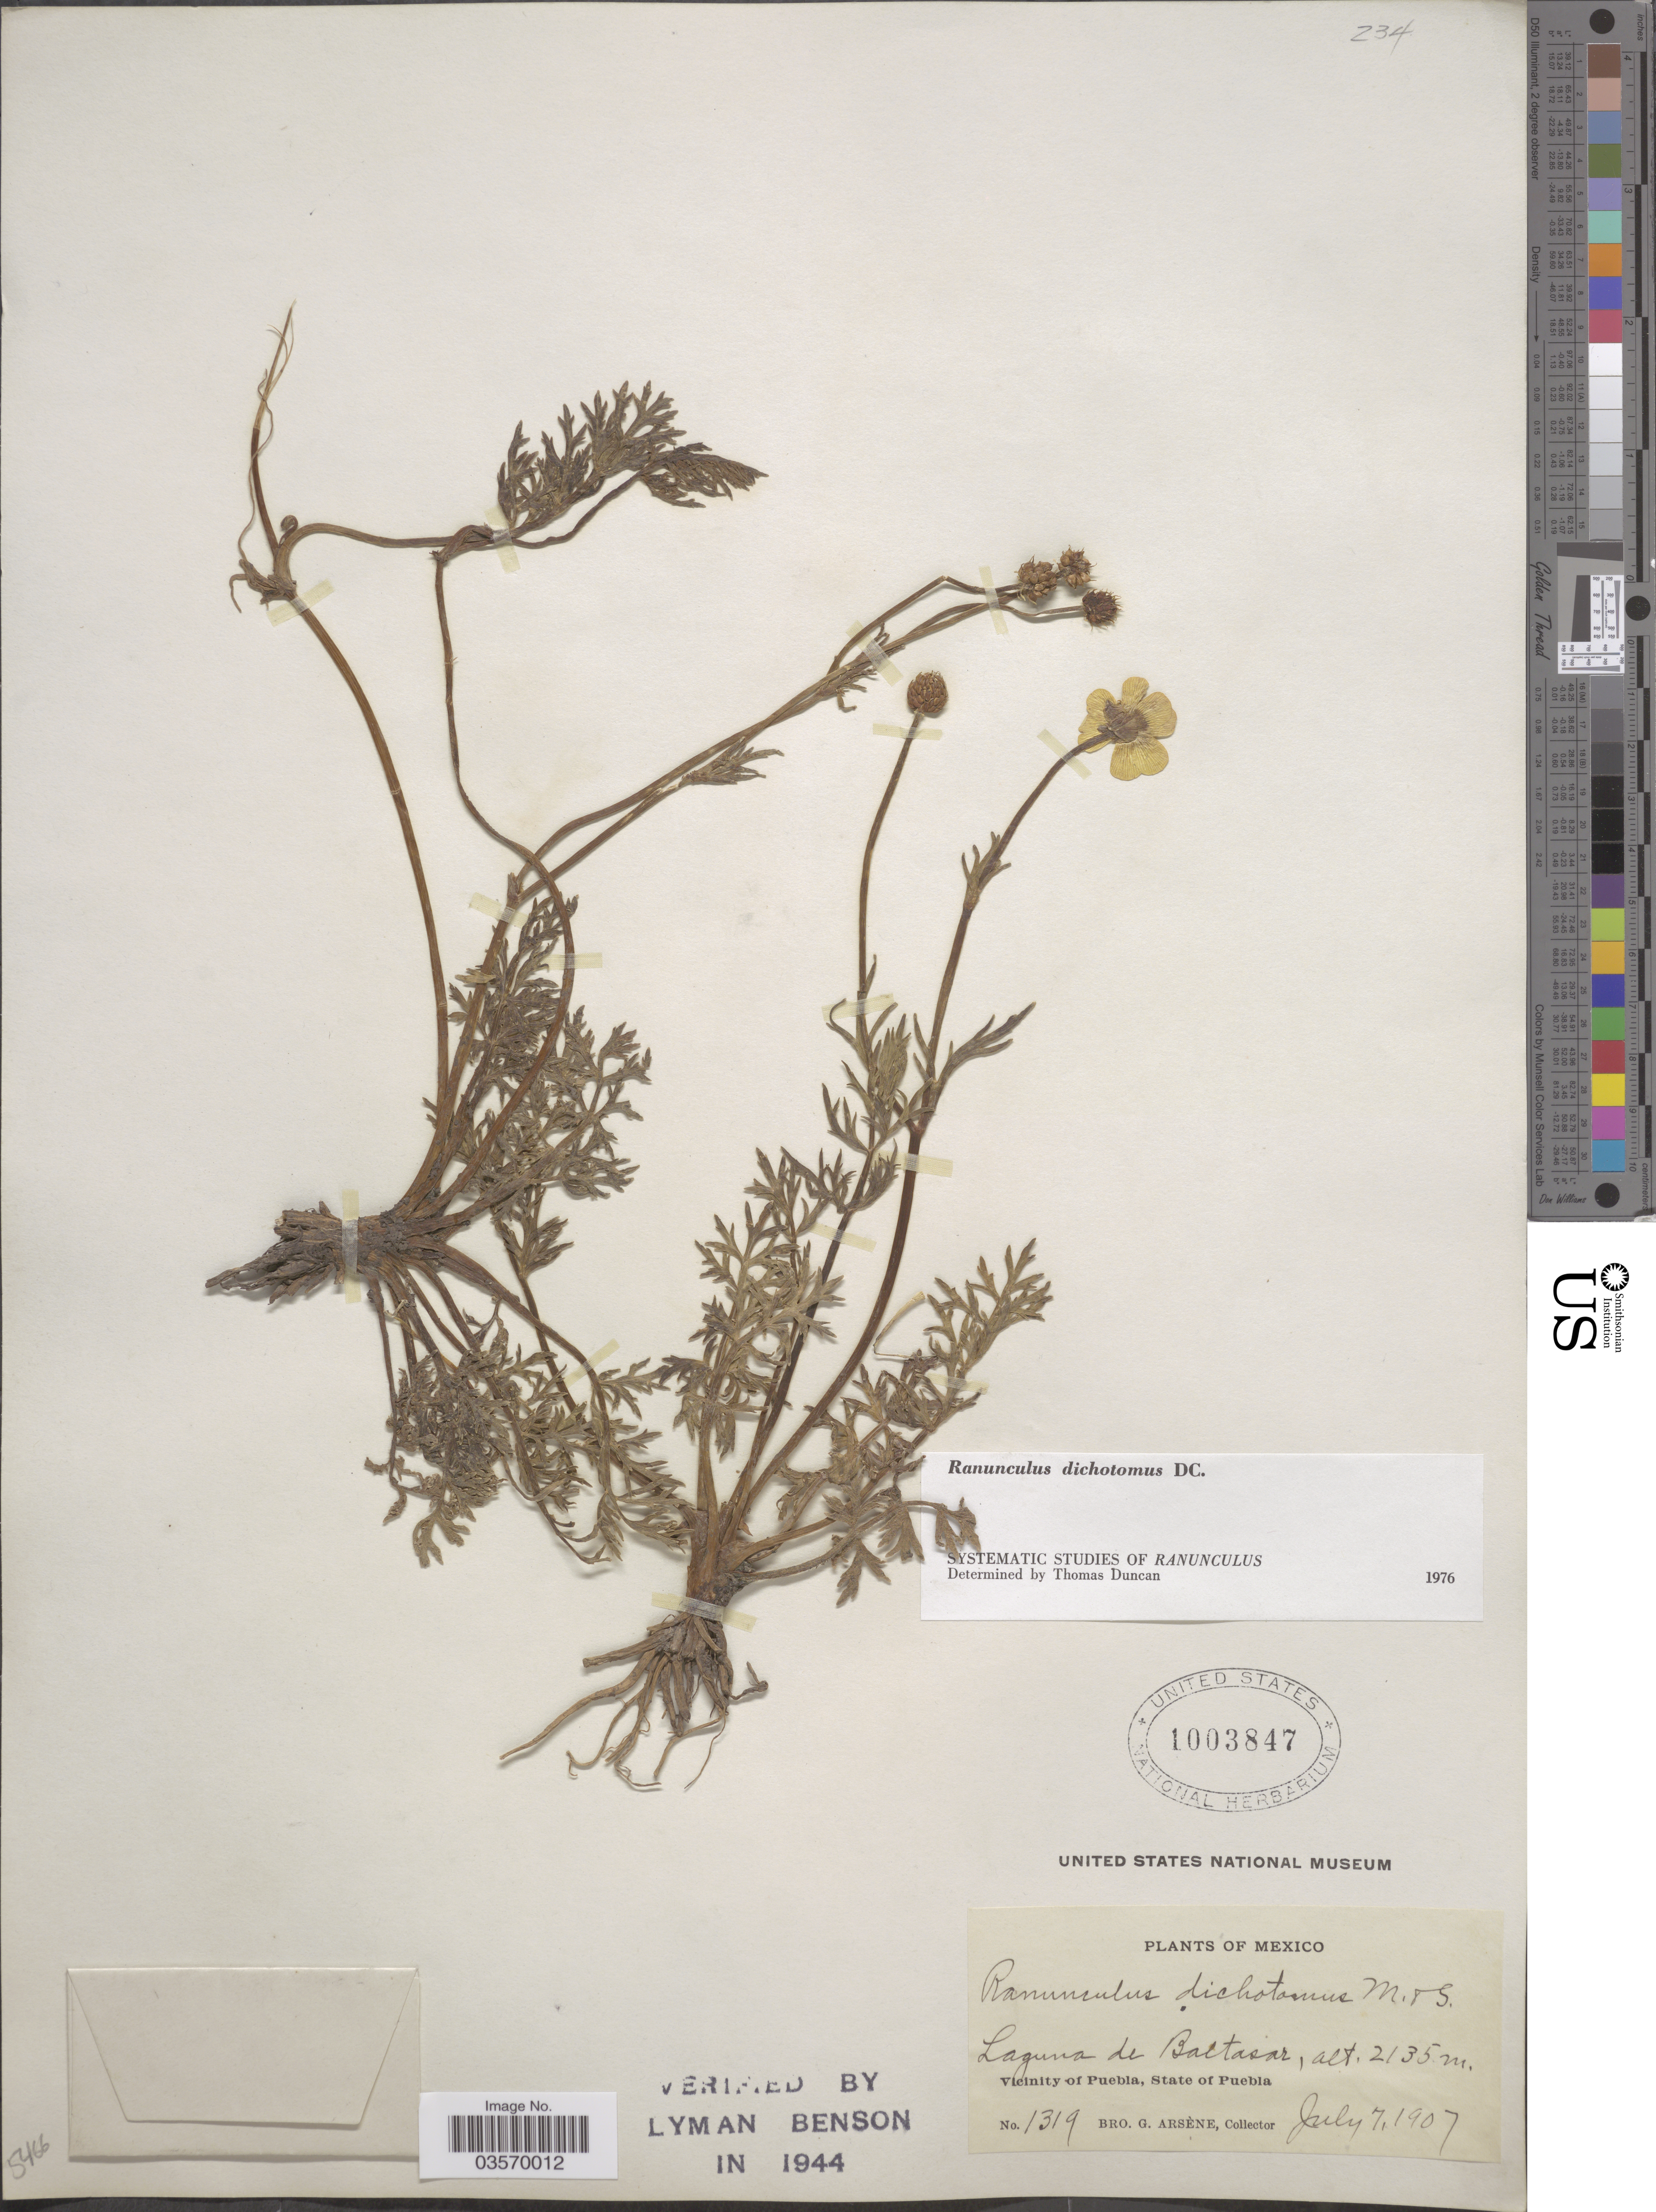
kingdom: Plantae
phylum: Tracheophyta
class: Magnoliopsida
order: Ranunculales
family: Ranunculaceae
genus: Ranunculus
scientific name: Ranunculus dichotomus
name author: Moc. & Sessé ex DC.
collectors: Bro. G. Arsène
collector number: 1319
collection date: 1907-07-07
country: Mexico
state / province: Puebla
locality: Laguna de Baltazar. Vicinity of Puebla.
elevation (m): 2135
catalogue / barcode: US 1003847